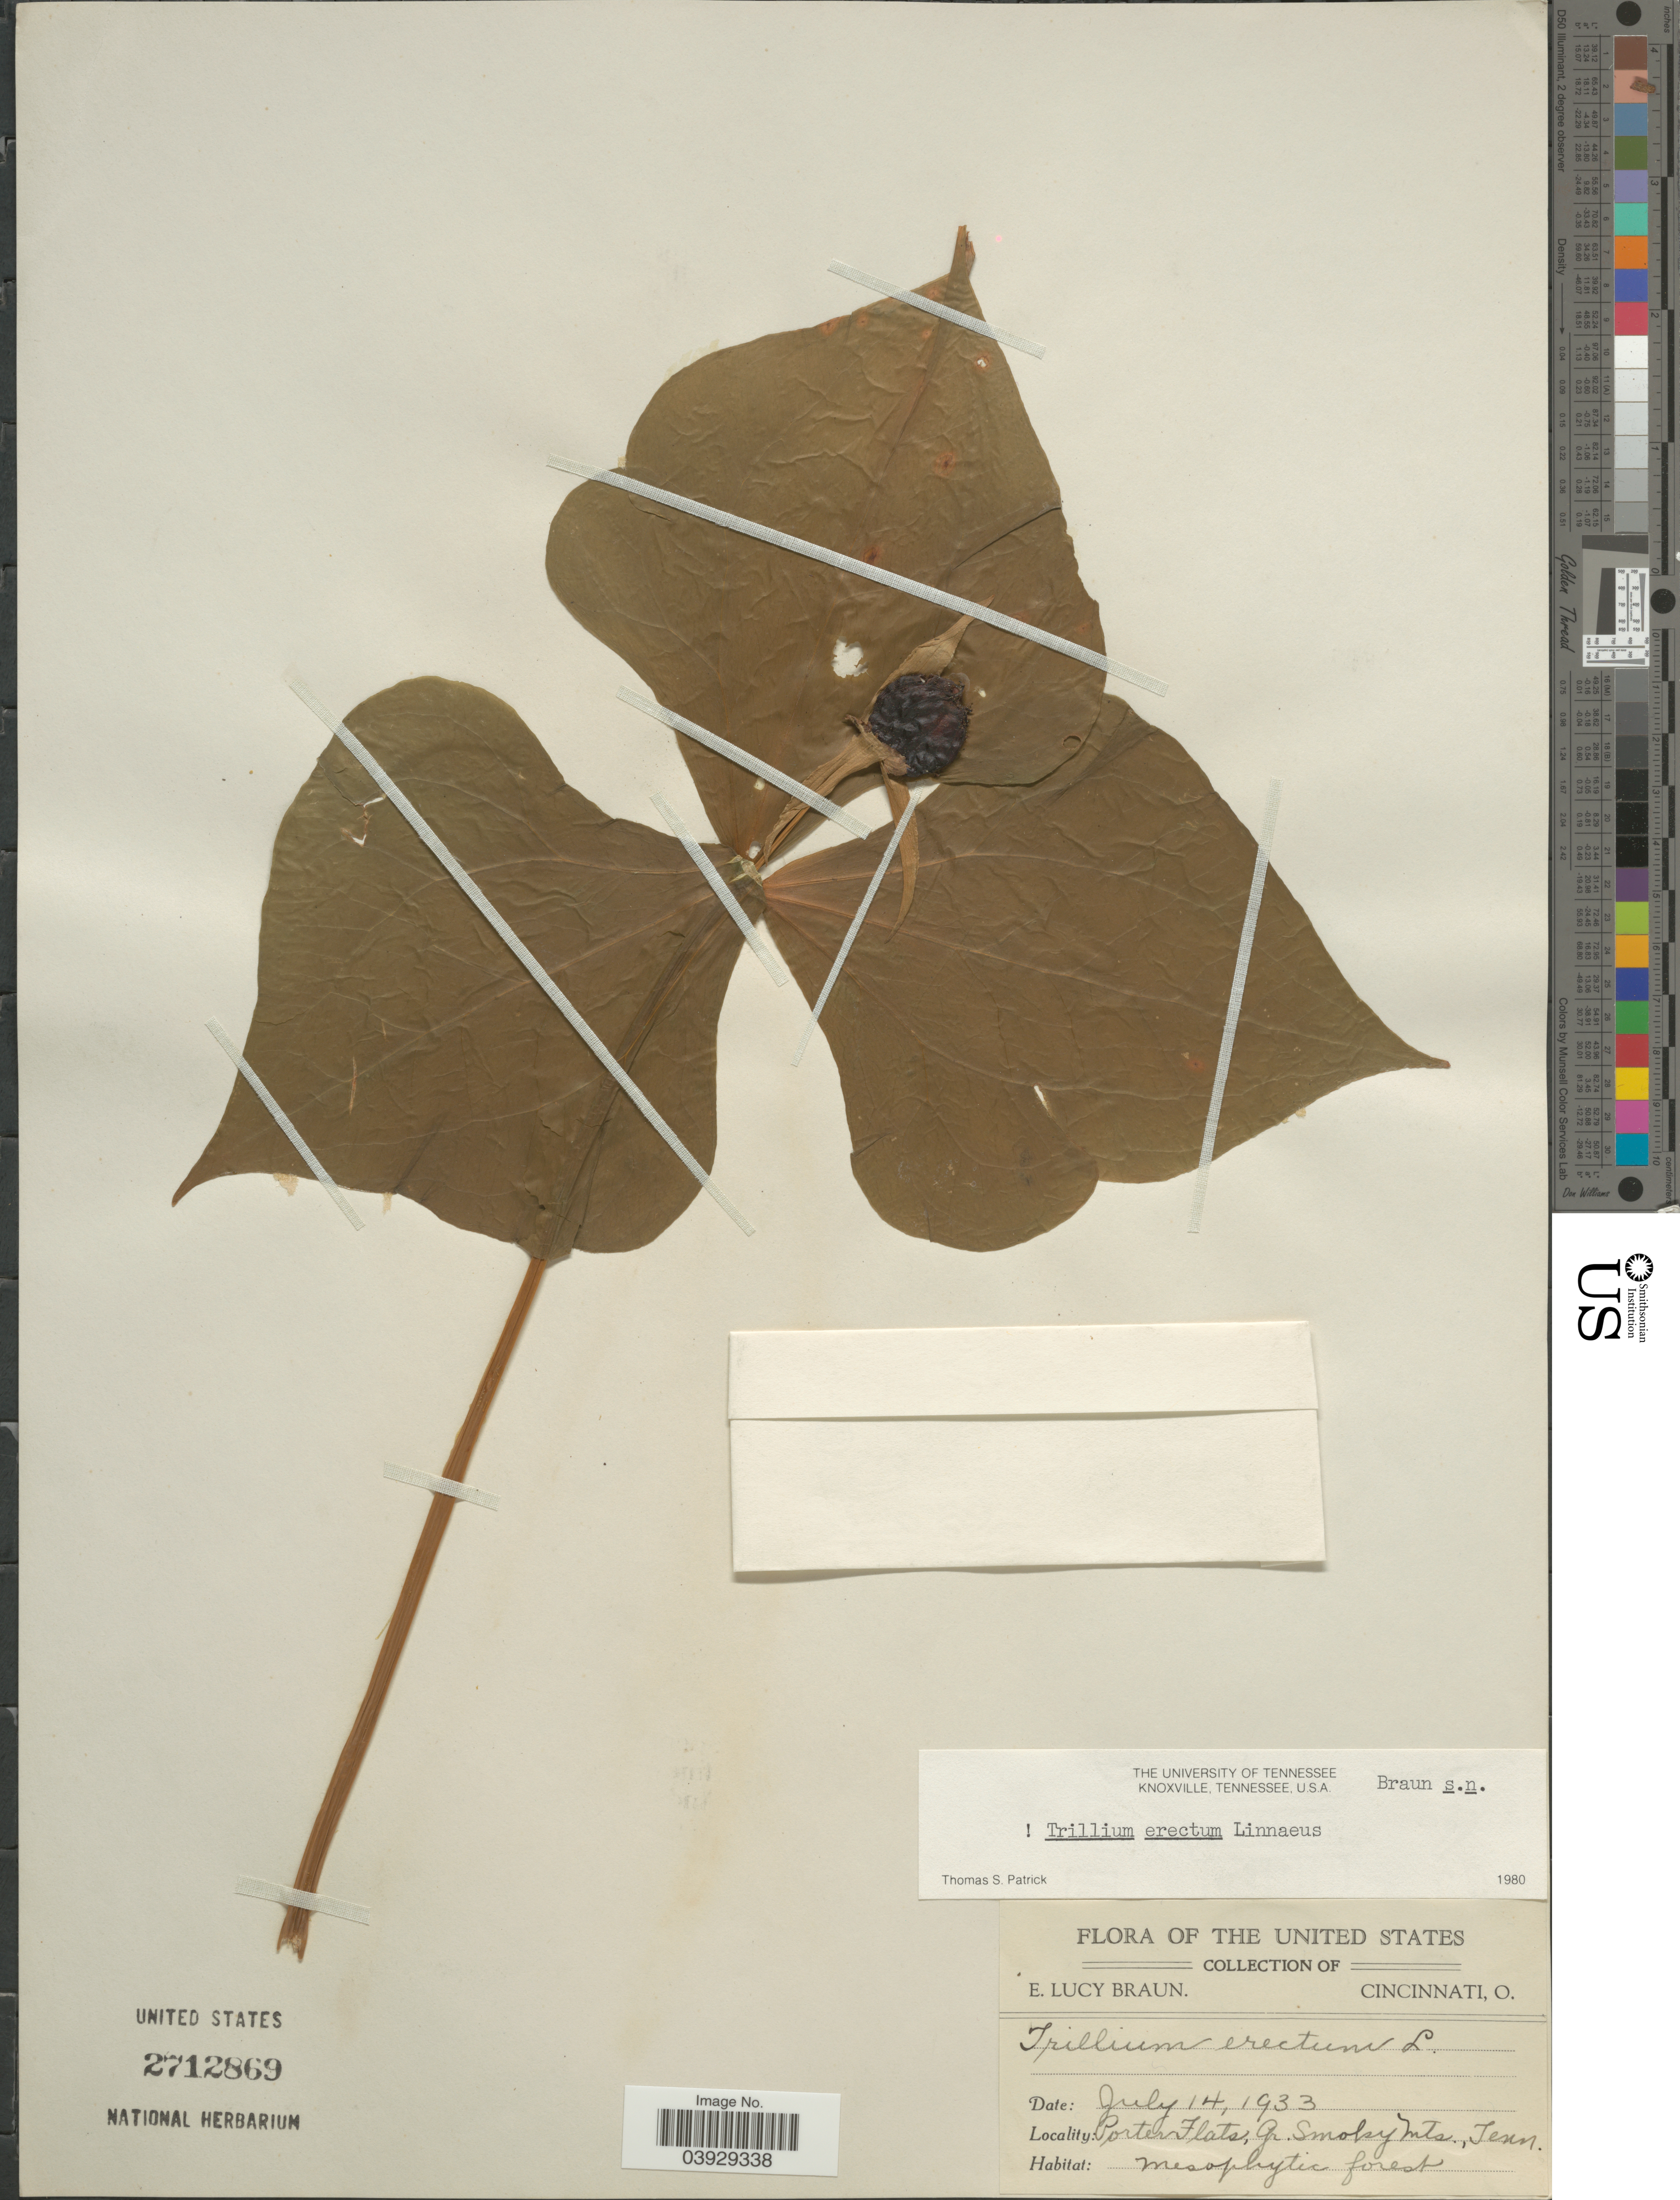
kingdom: Plantae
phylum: Tracheophyta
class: Liliopsida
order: Liliales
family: Melanthiaceae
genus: Trillium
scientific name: Trillium erectum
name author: L.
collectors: E. L. Braun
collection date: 1933-07-14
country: United States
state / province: Tennessee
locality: Porter Flats, Gr. Smoky Mts.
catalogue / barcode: US 2712869